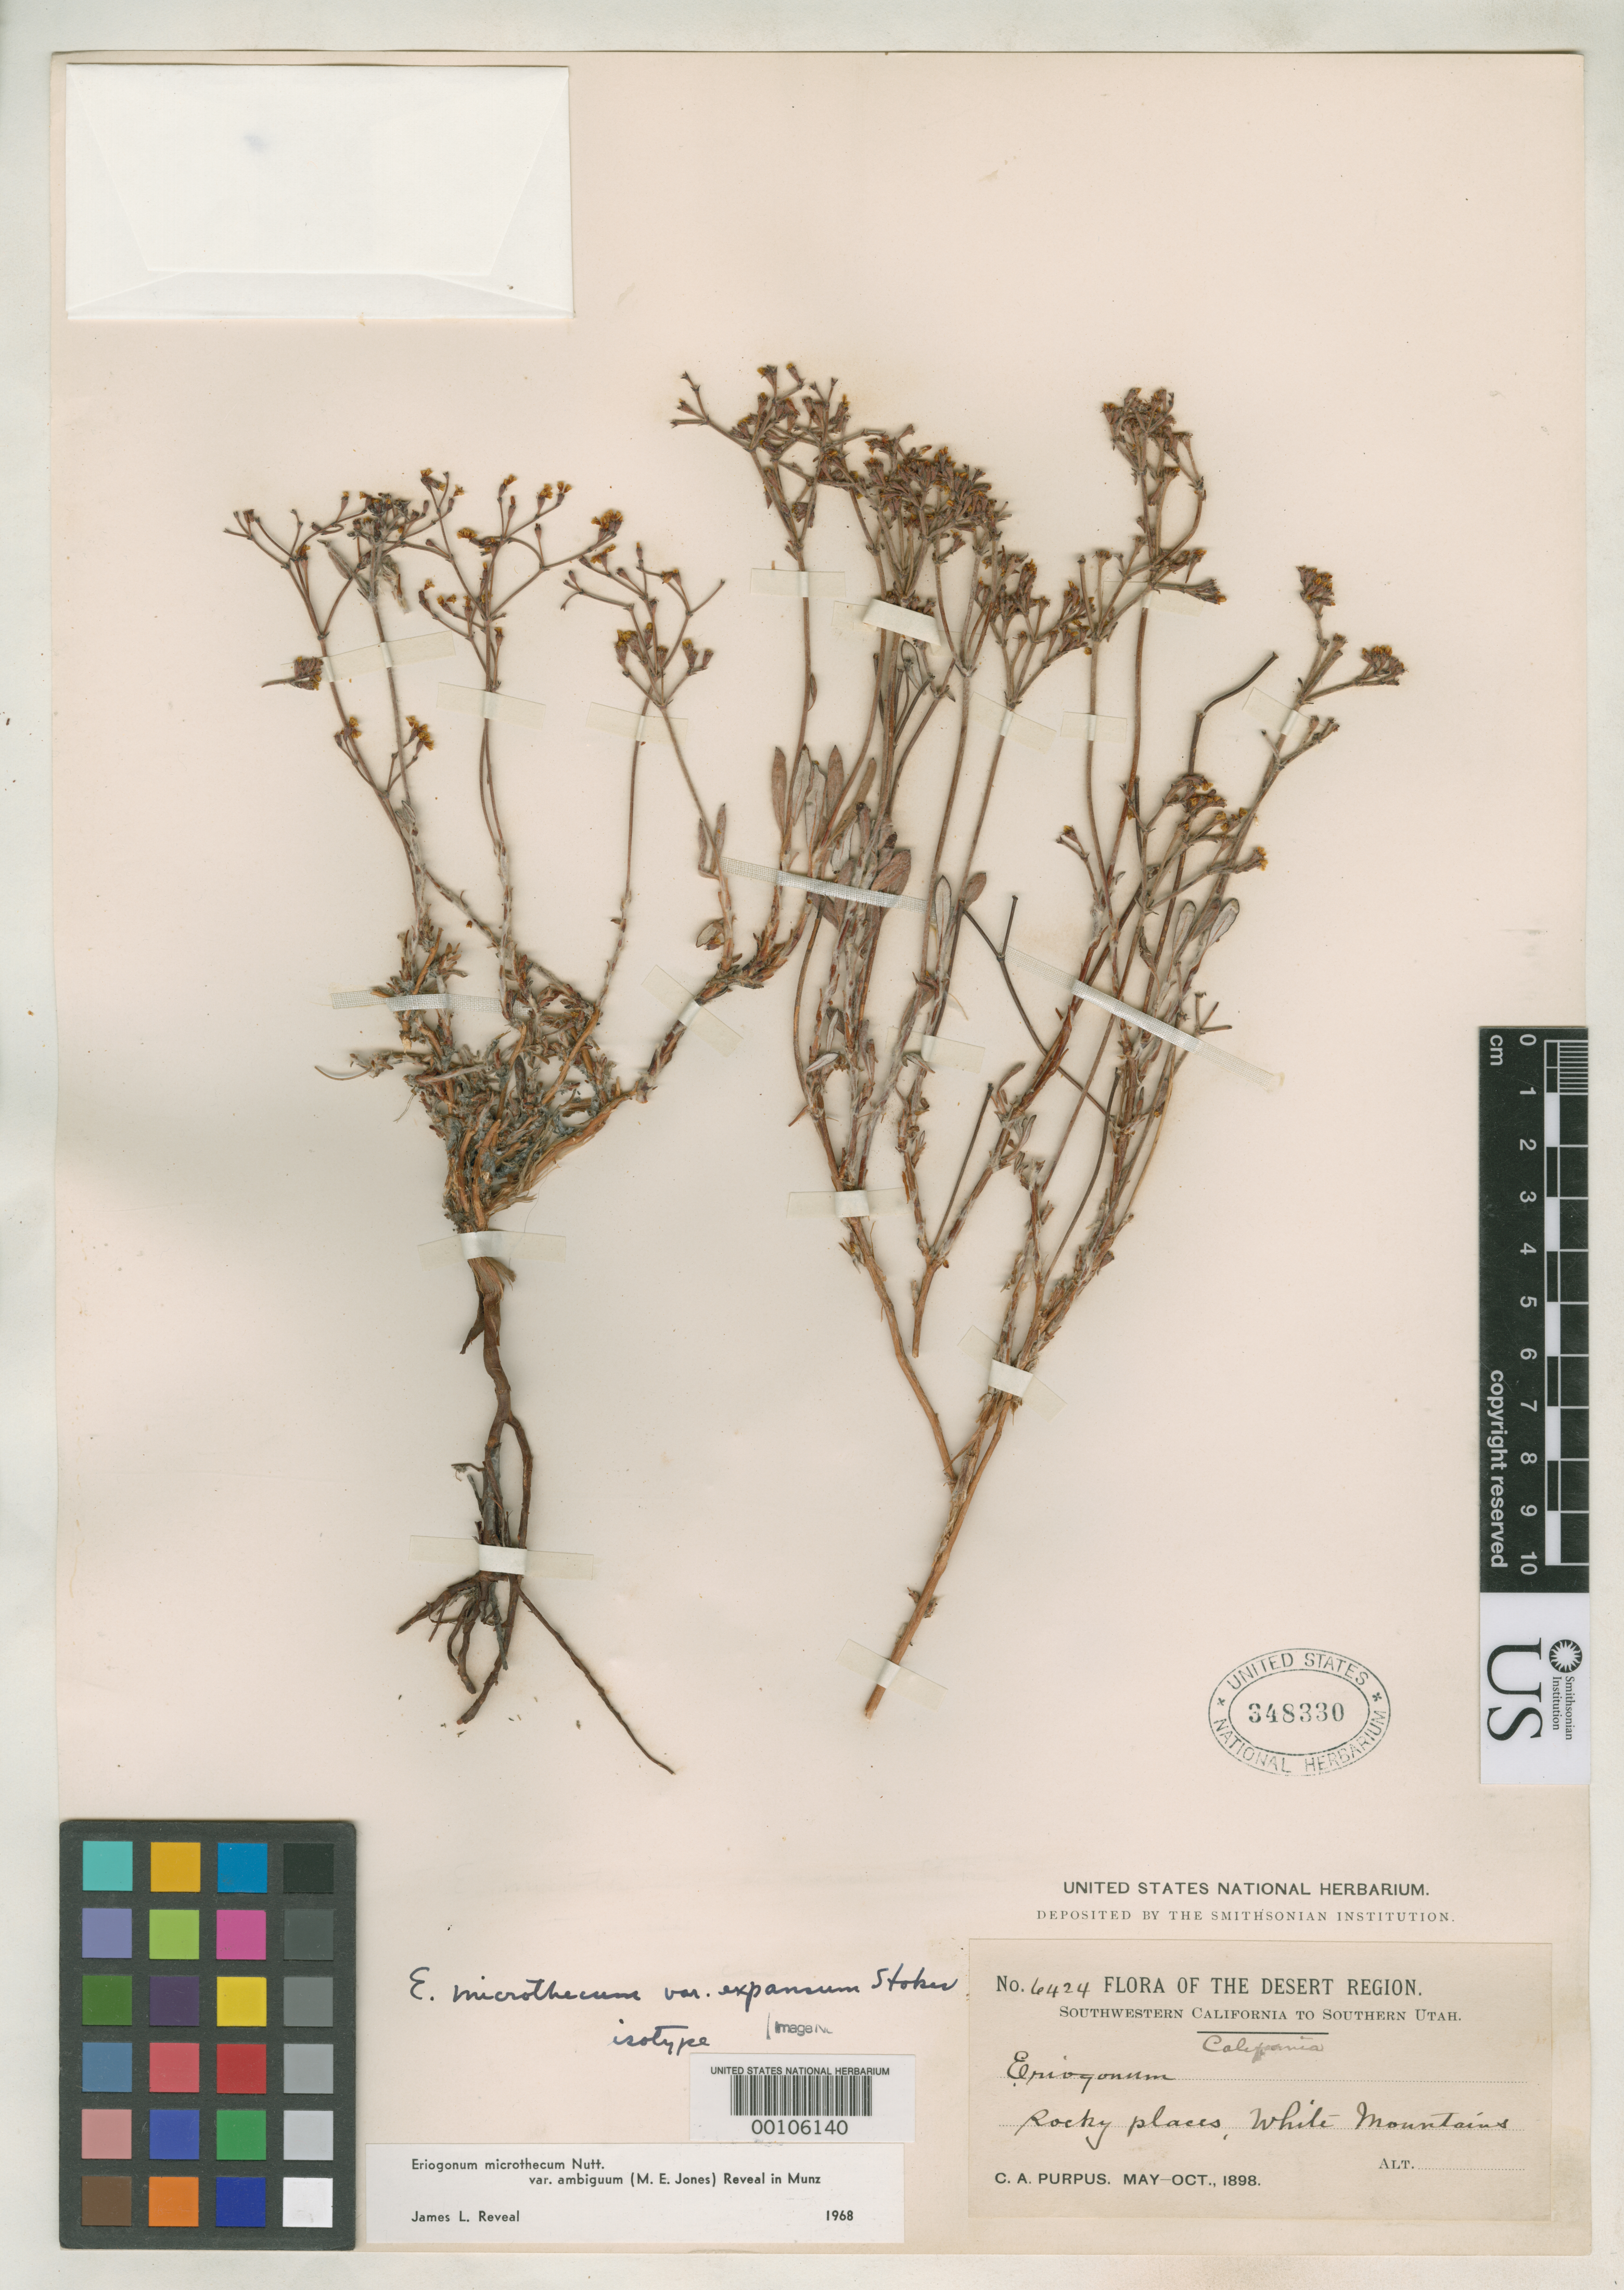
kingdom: Plantae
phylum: Tracheophyta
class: Magnoliopsida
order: Caryophyllales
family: Polygonaceae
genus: Eriogonum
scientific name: Eriogonum microtheca var. expansum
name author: S. Stokes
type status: Syntype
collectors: C. A. Purpus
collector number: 6424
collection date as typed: May 1898 to -- Oct 1898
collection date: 1898-05/1898-10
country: United States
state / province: California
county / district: Inyo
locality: White Mts.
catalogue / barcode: US 348330